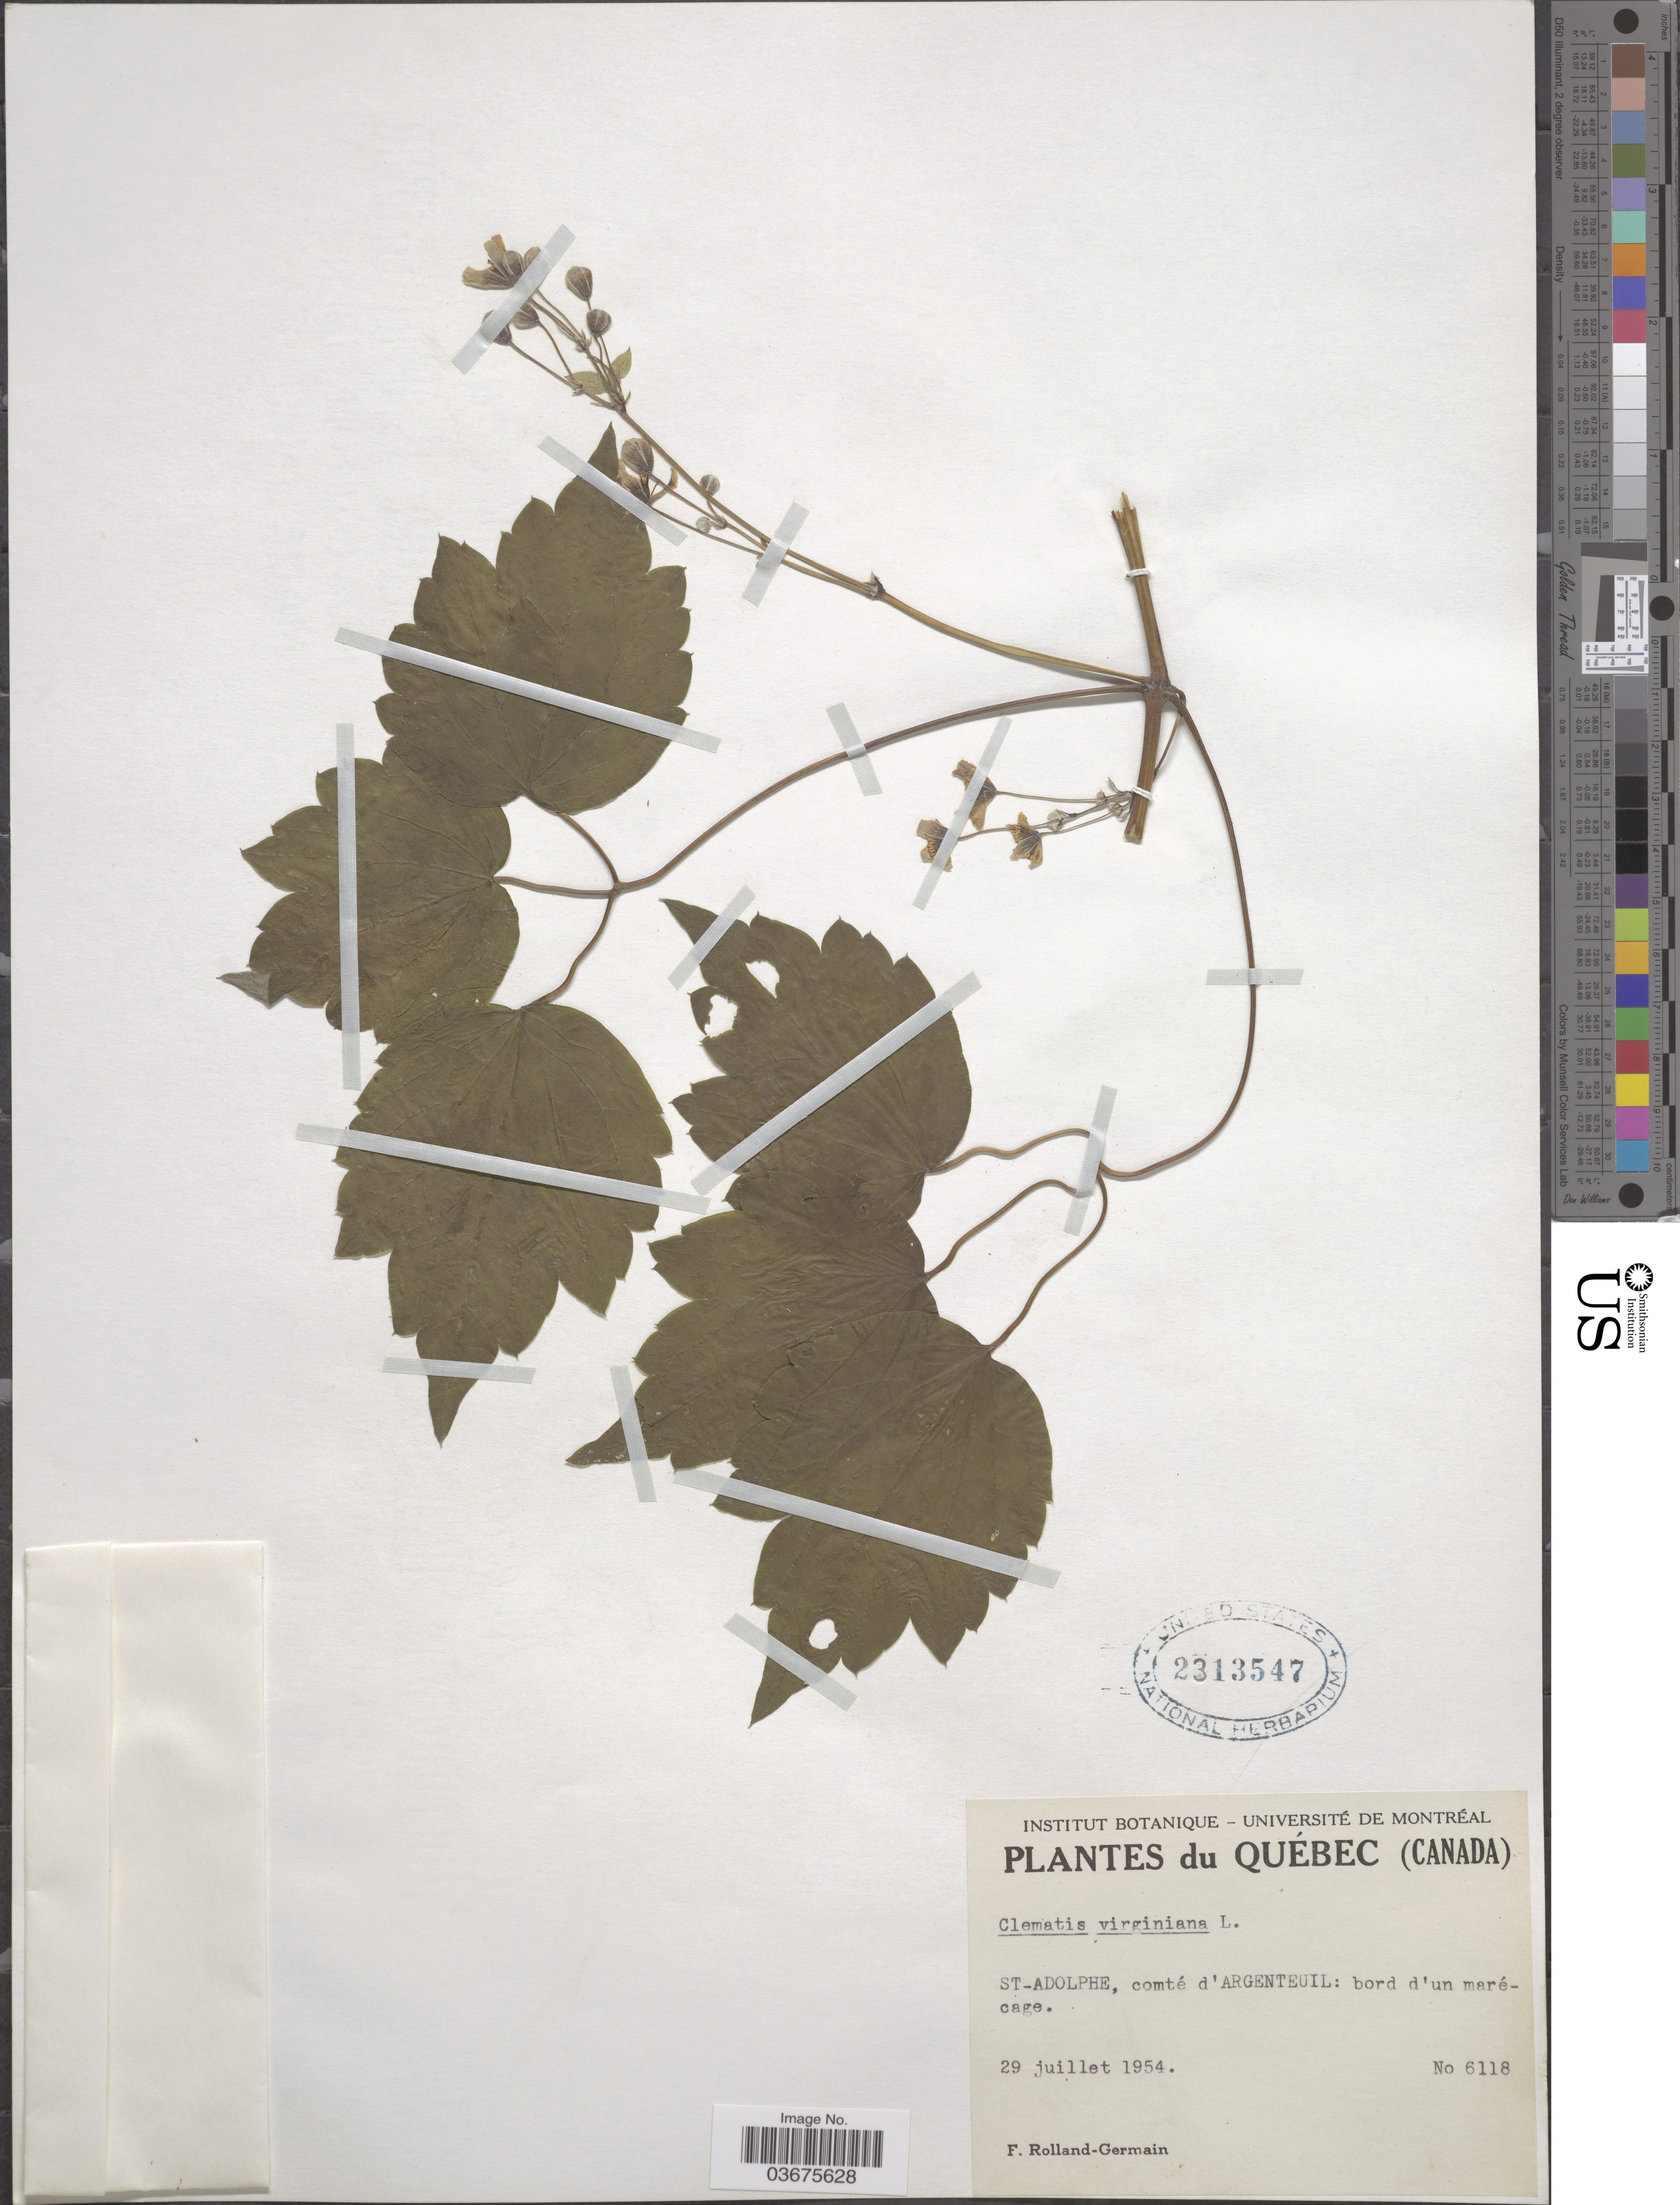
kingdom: Plantae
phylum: Tracheophyta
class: Magnoliopsida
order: Ranunculales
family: Ranunculaceae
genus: Clematis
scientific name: Clematis virginiana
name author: L.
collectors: Rolland-Germain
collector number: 6118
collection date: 1954-07-29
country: Canada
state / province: Quebec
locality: St-Adolphe, comté d'Argenteuil: bord d'un maré-cage.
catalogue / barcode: US 2313547